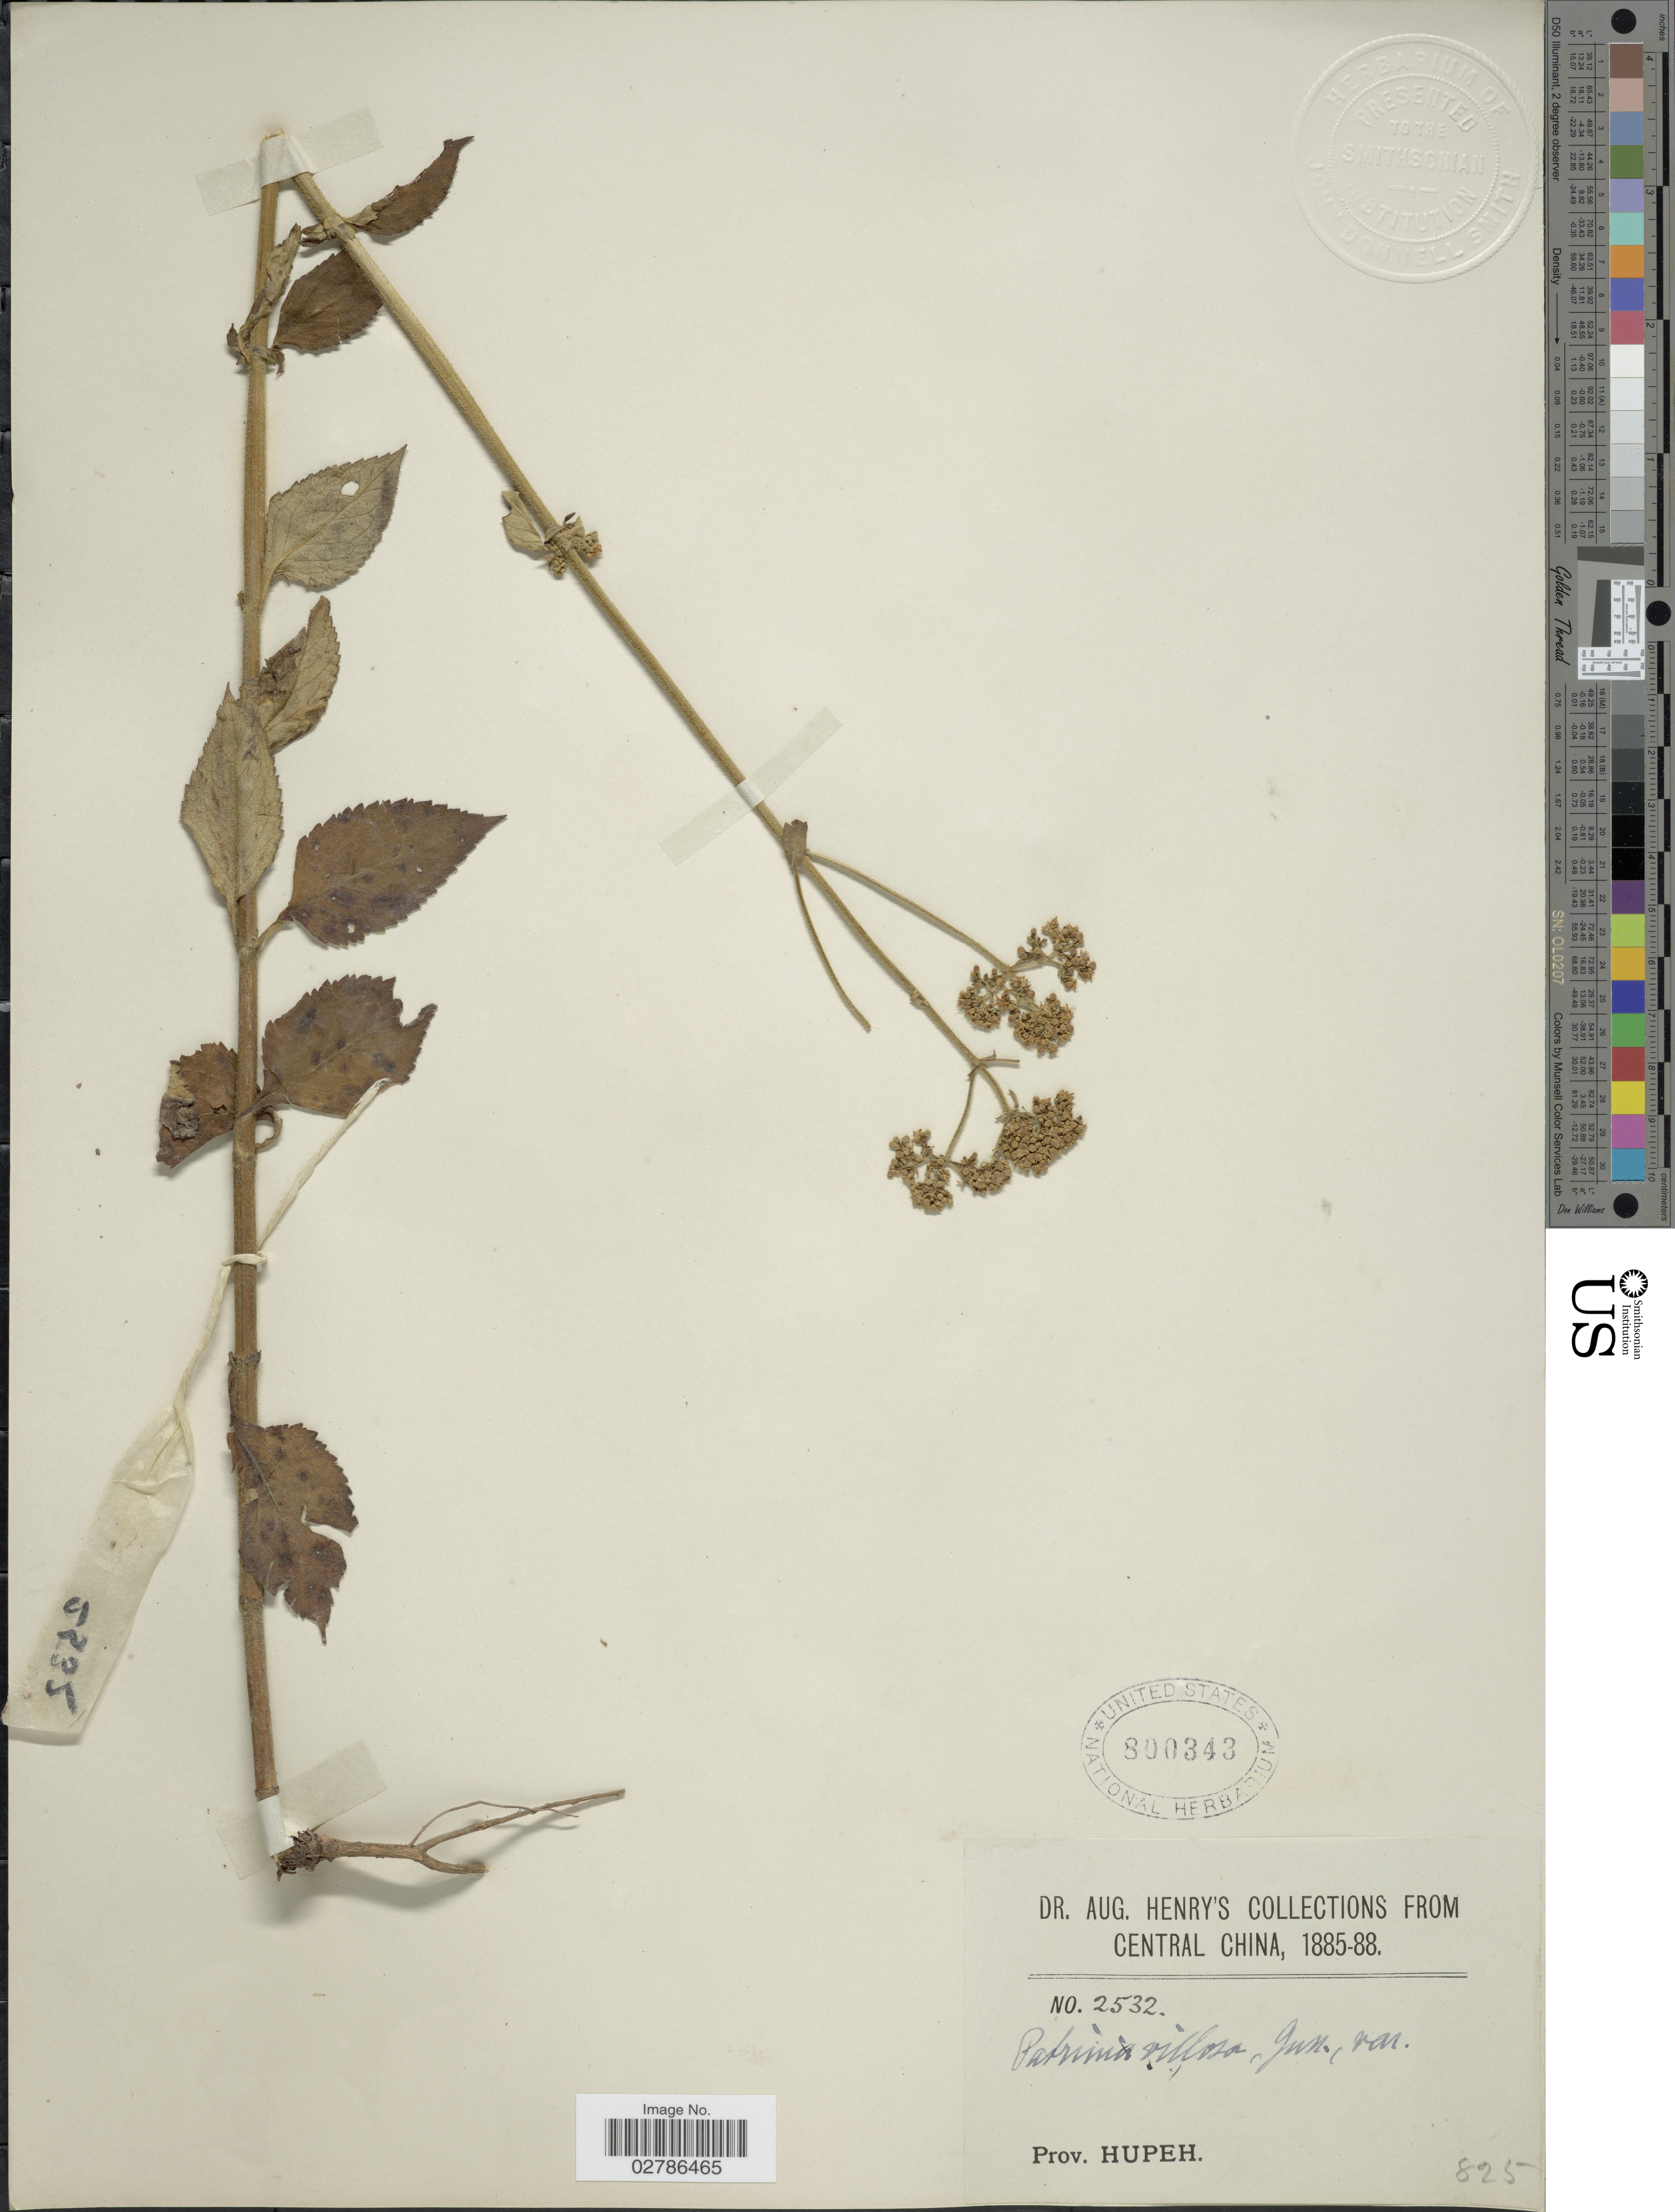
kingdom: Plantae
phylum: Tracheophyta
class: Magnoliopsida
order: Dipsacales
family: Caprifoliaceae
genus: Patrinia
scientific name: Patrinia villosa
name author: (Thunb.) Dufr.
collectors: A. Henry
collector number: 2532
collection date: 1885/1888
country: China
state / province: Hubei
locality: Central China, Prov. Hupeh.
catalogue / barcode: US 800343